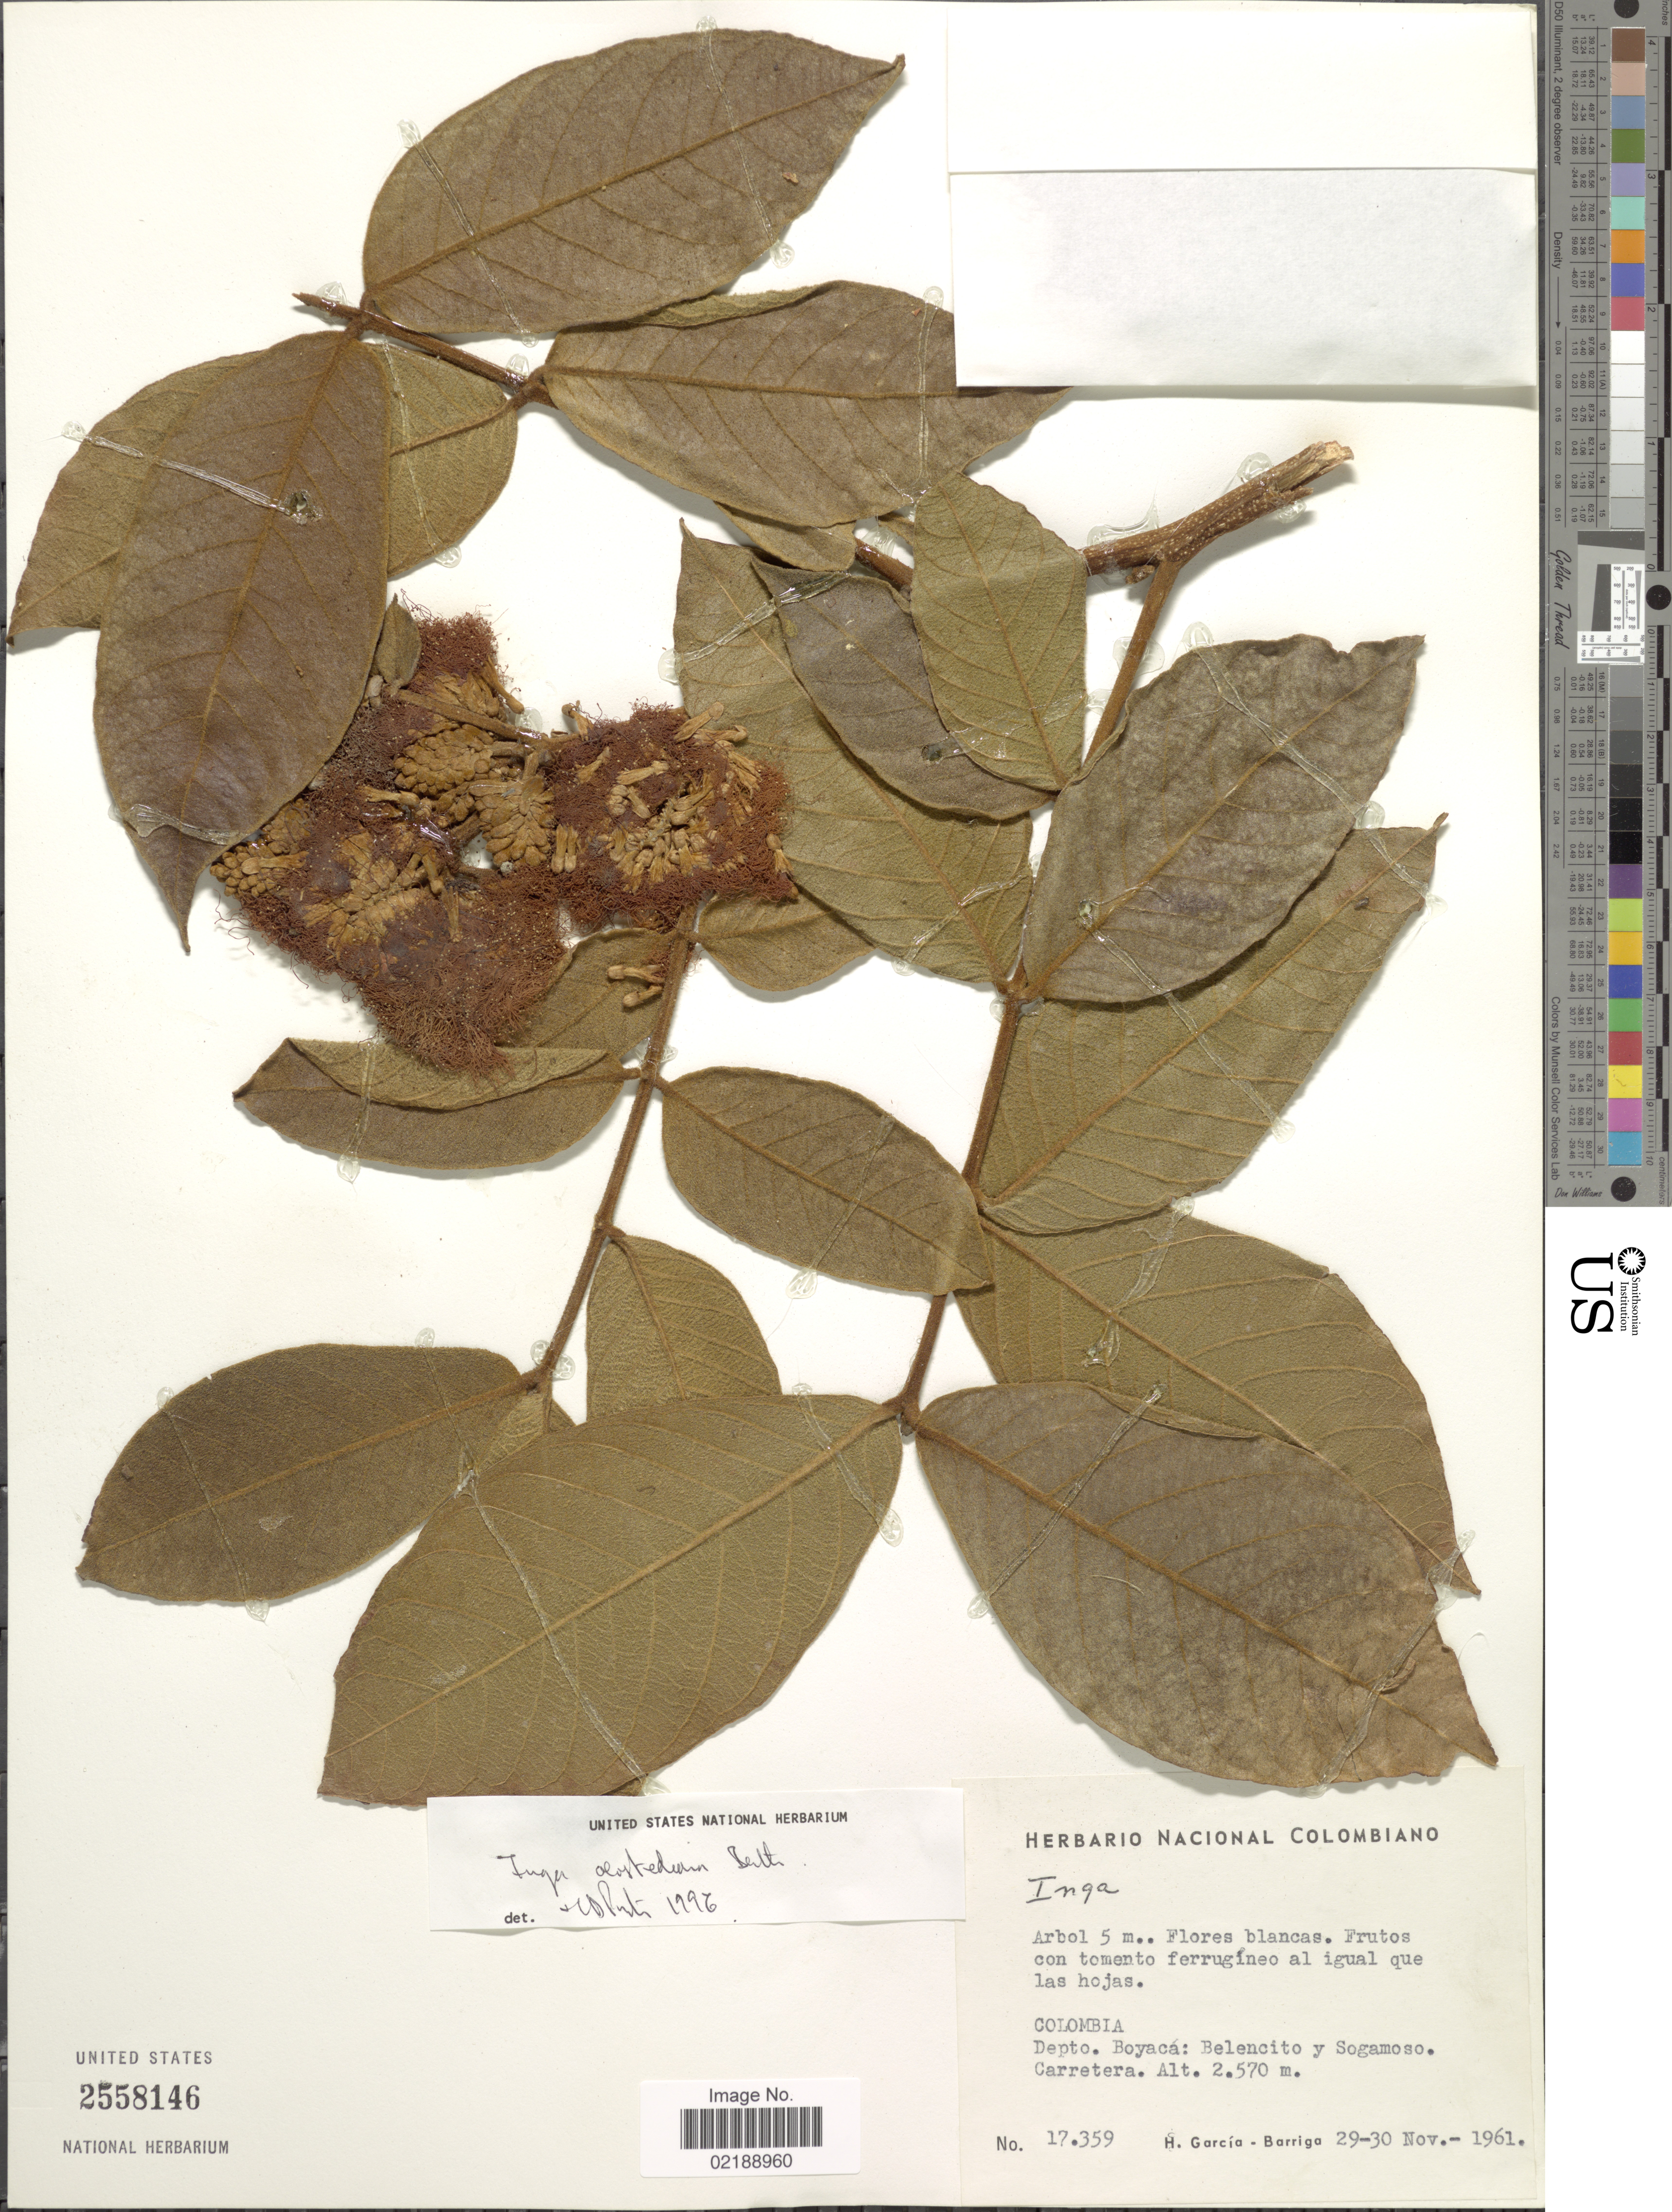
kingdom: Plantae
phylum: Tracheophyta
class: Magnoliopsida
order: Fabales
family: Fabaceae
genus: Inga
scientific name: Inga oerstediana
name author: Benth.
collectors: H. García Barriga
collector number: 17359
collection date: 1961-11-29/1961-11-30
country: Colombia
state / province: Boyacá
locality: Depto. Boyacá: Belencito y Sogamoso. Carretera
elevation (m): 2570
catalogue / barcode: US 2558146